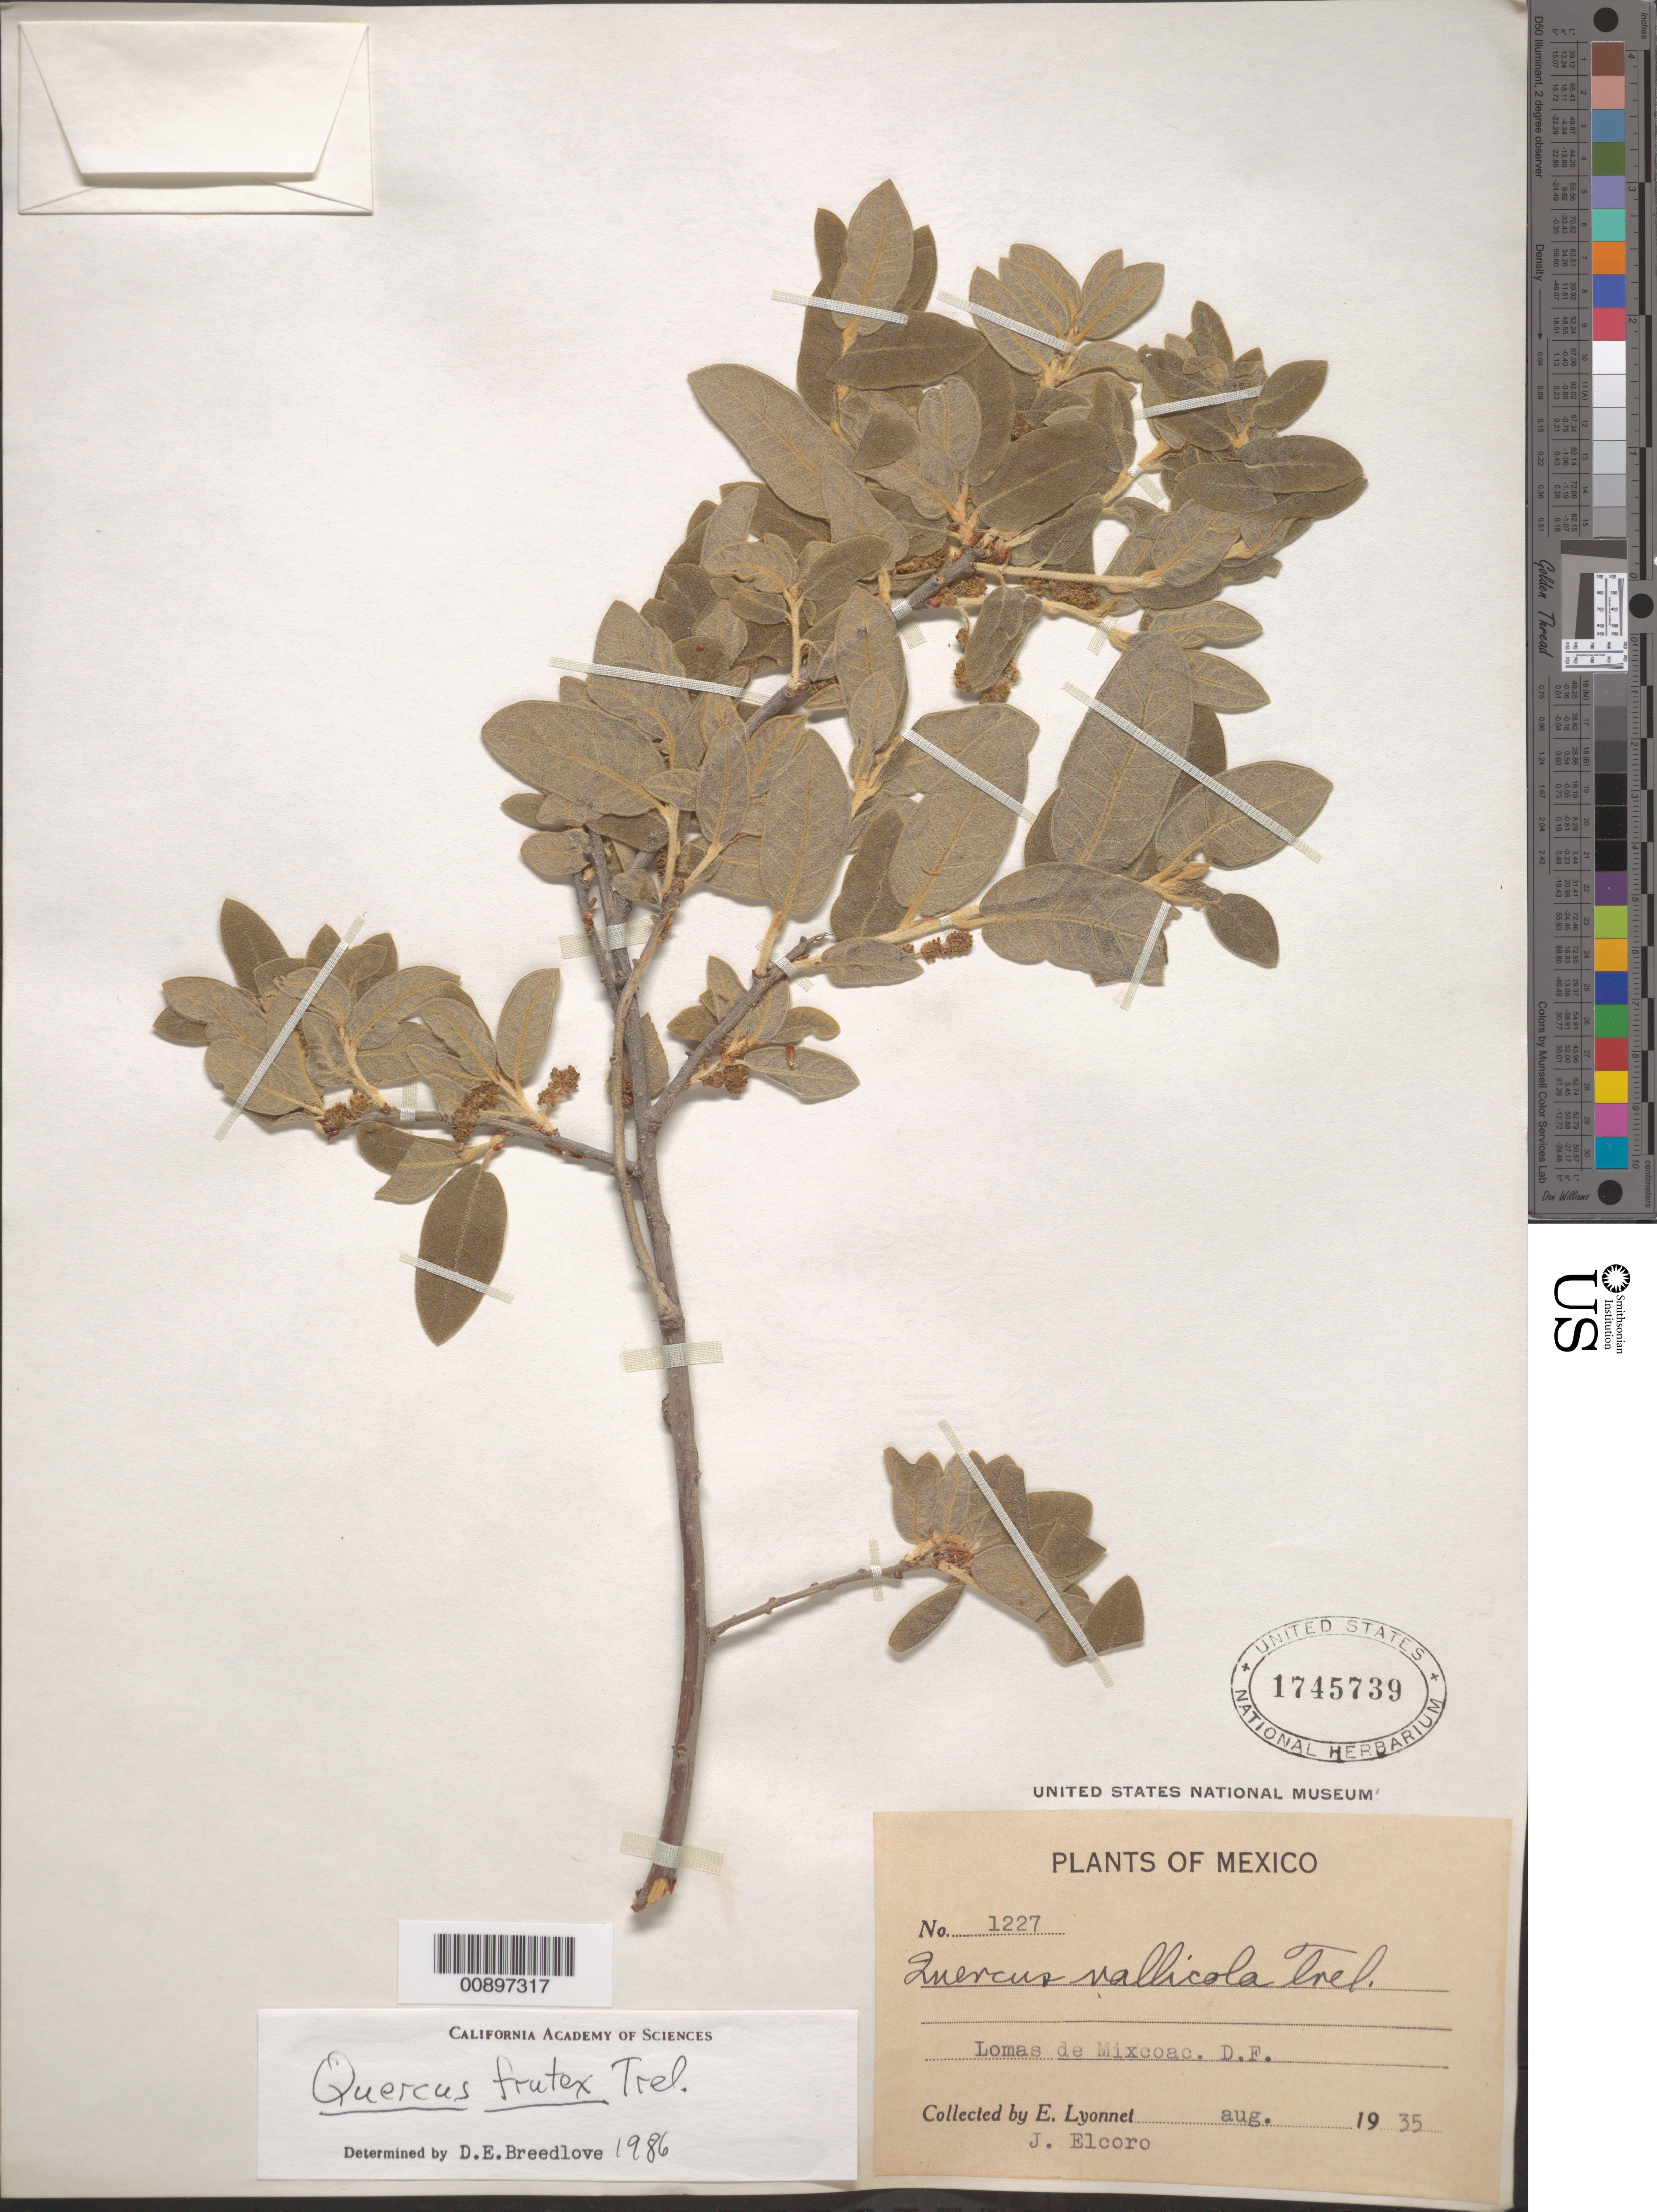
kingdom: Plantae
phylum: Tracheophyta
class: Magnoliopsida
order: Fagales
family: Fagaceae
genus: Quercus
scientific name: Quercus frutex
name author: Trel.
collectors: Bro. E. Lyonnet & J. Elcoro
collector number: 1227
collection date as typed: Aug 1935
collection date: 1935-08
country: Mexico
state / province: Distrito Federal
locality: Lomas de Mixcoac, D.F.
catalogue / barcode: US 1745739